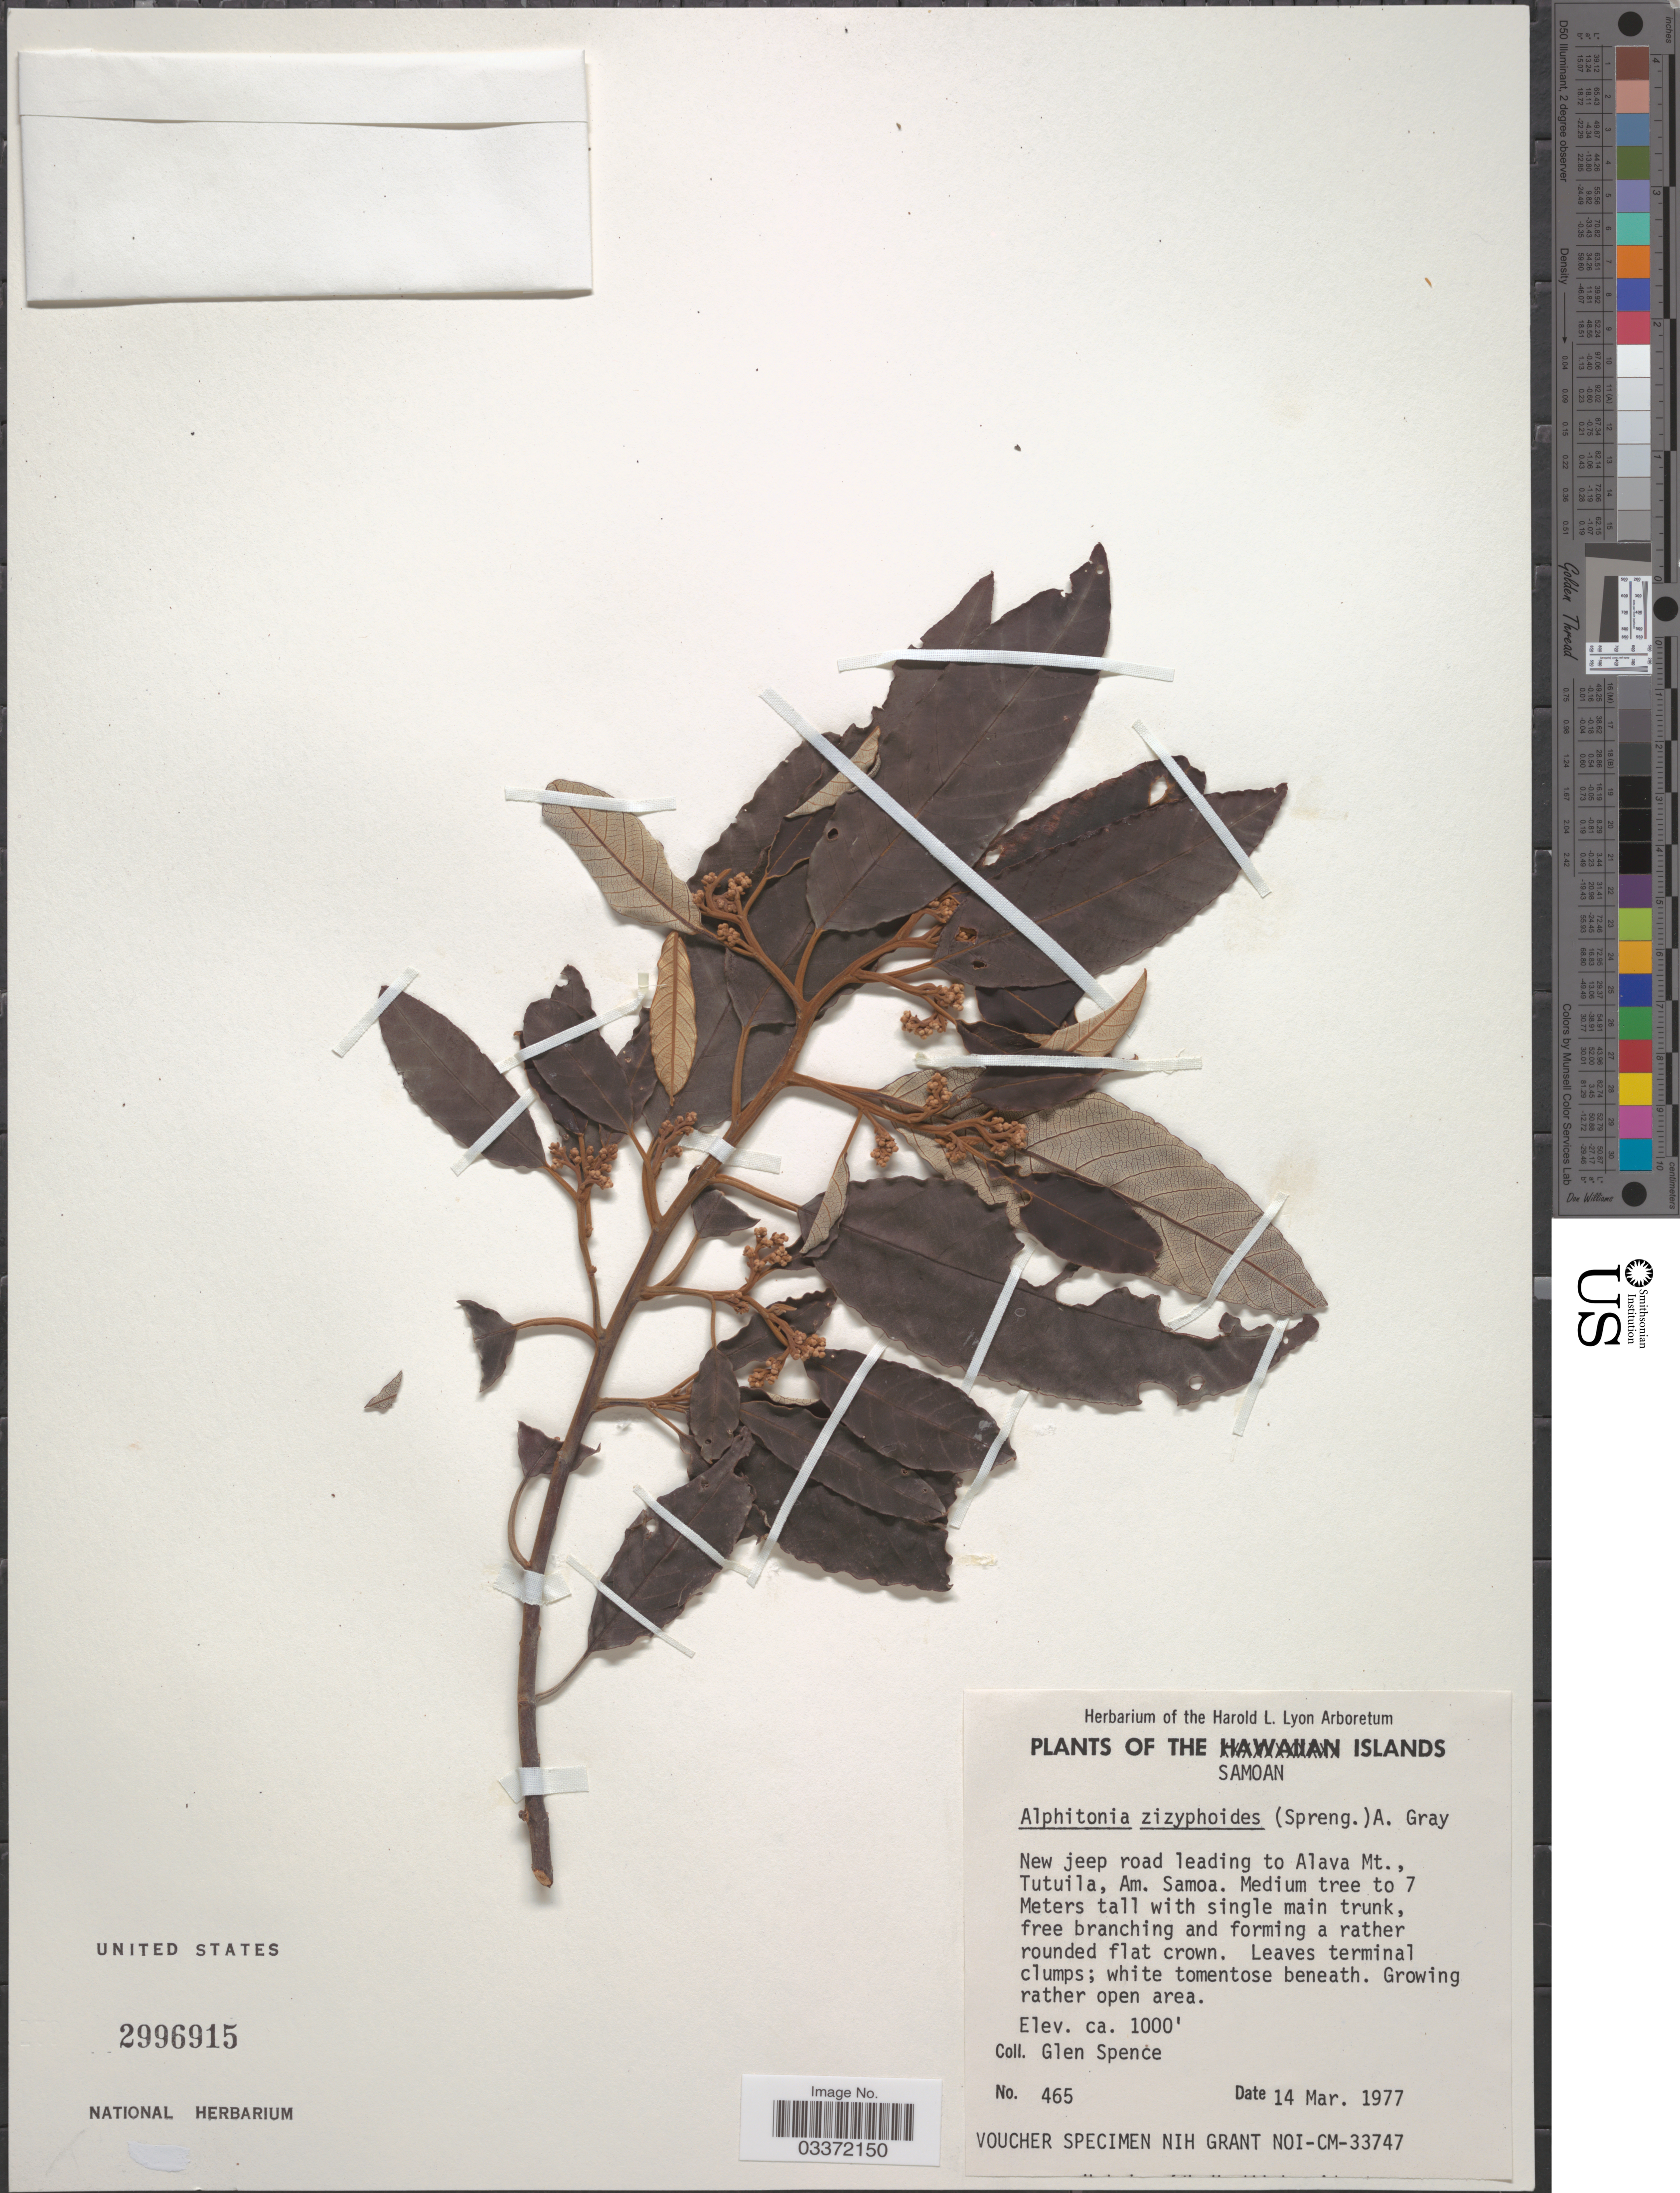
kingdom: Plantae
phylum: Tracheophyta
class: Magnoliopsida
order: Rosales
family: Rhamnaceae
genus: Alphitonia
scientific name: Alphitonia zizyphoides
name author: (Sol. ex Spreng.) A. Gray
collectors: G. Spence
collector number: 465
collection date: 1977-03-14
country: American Samoa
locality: The Samoan Islands, New jeep road leading to Alava Mt., Tutuila, Am. Samoa.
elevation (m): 305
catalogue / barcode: US 2996915